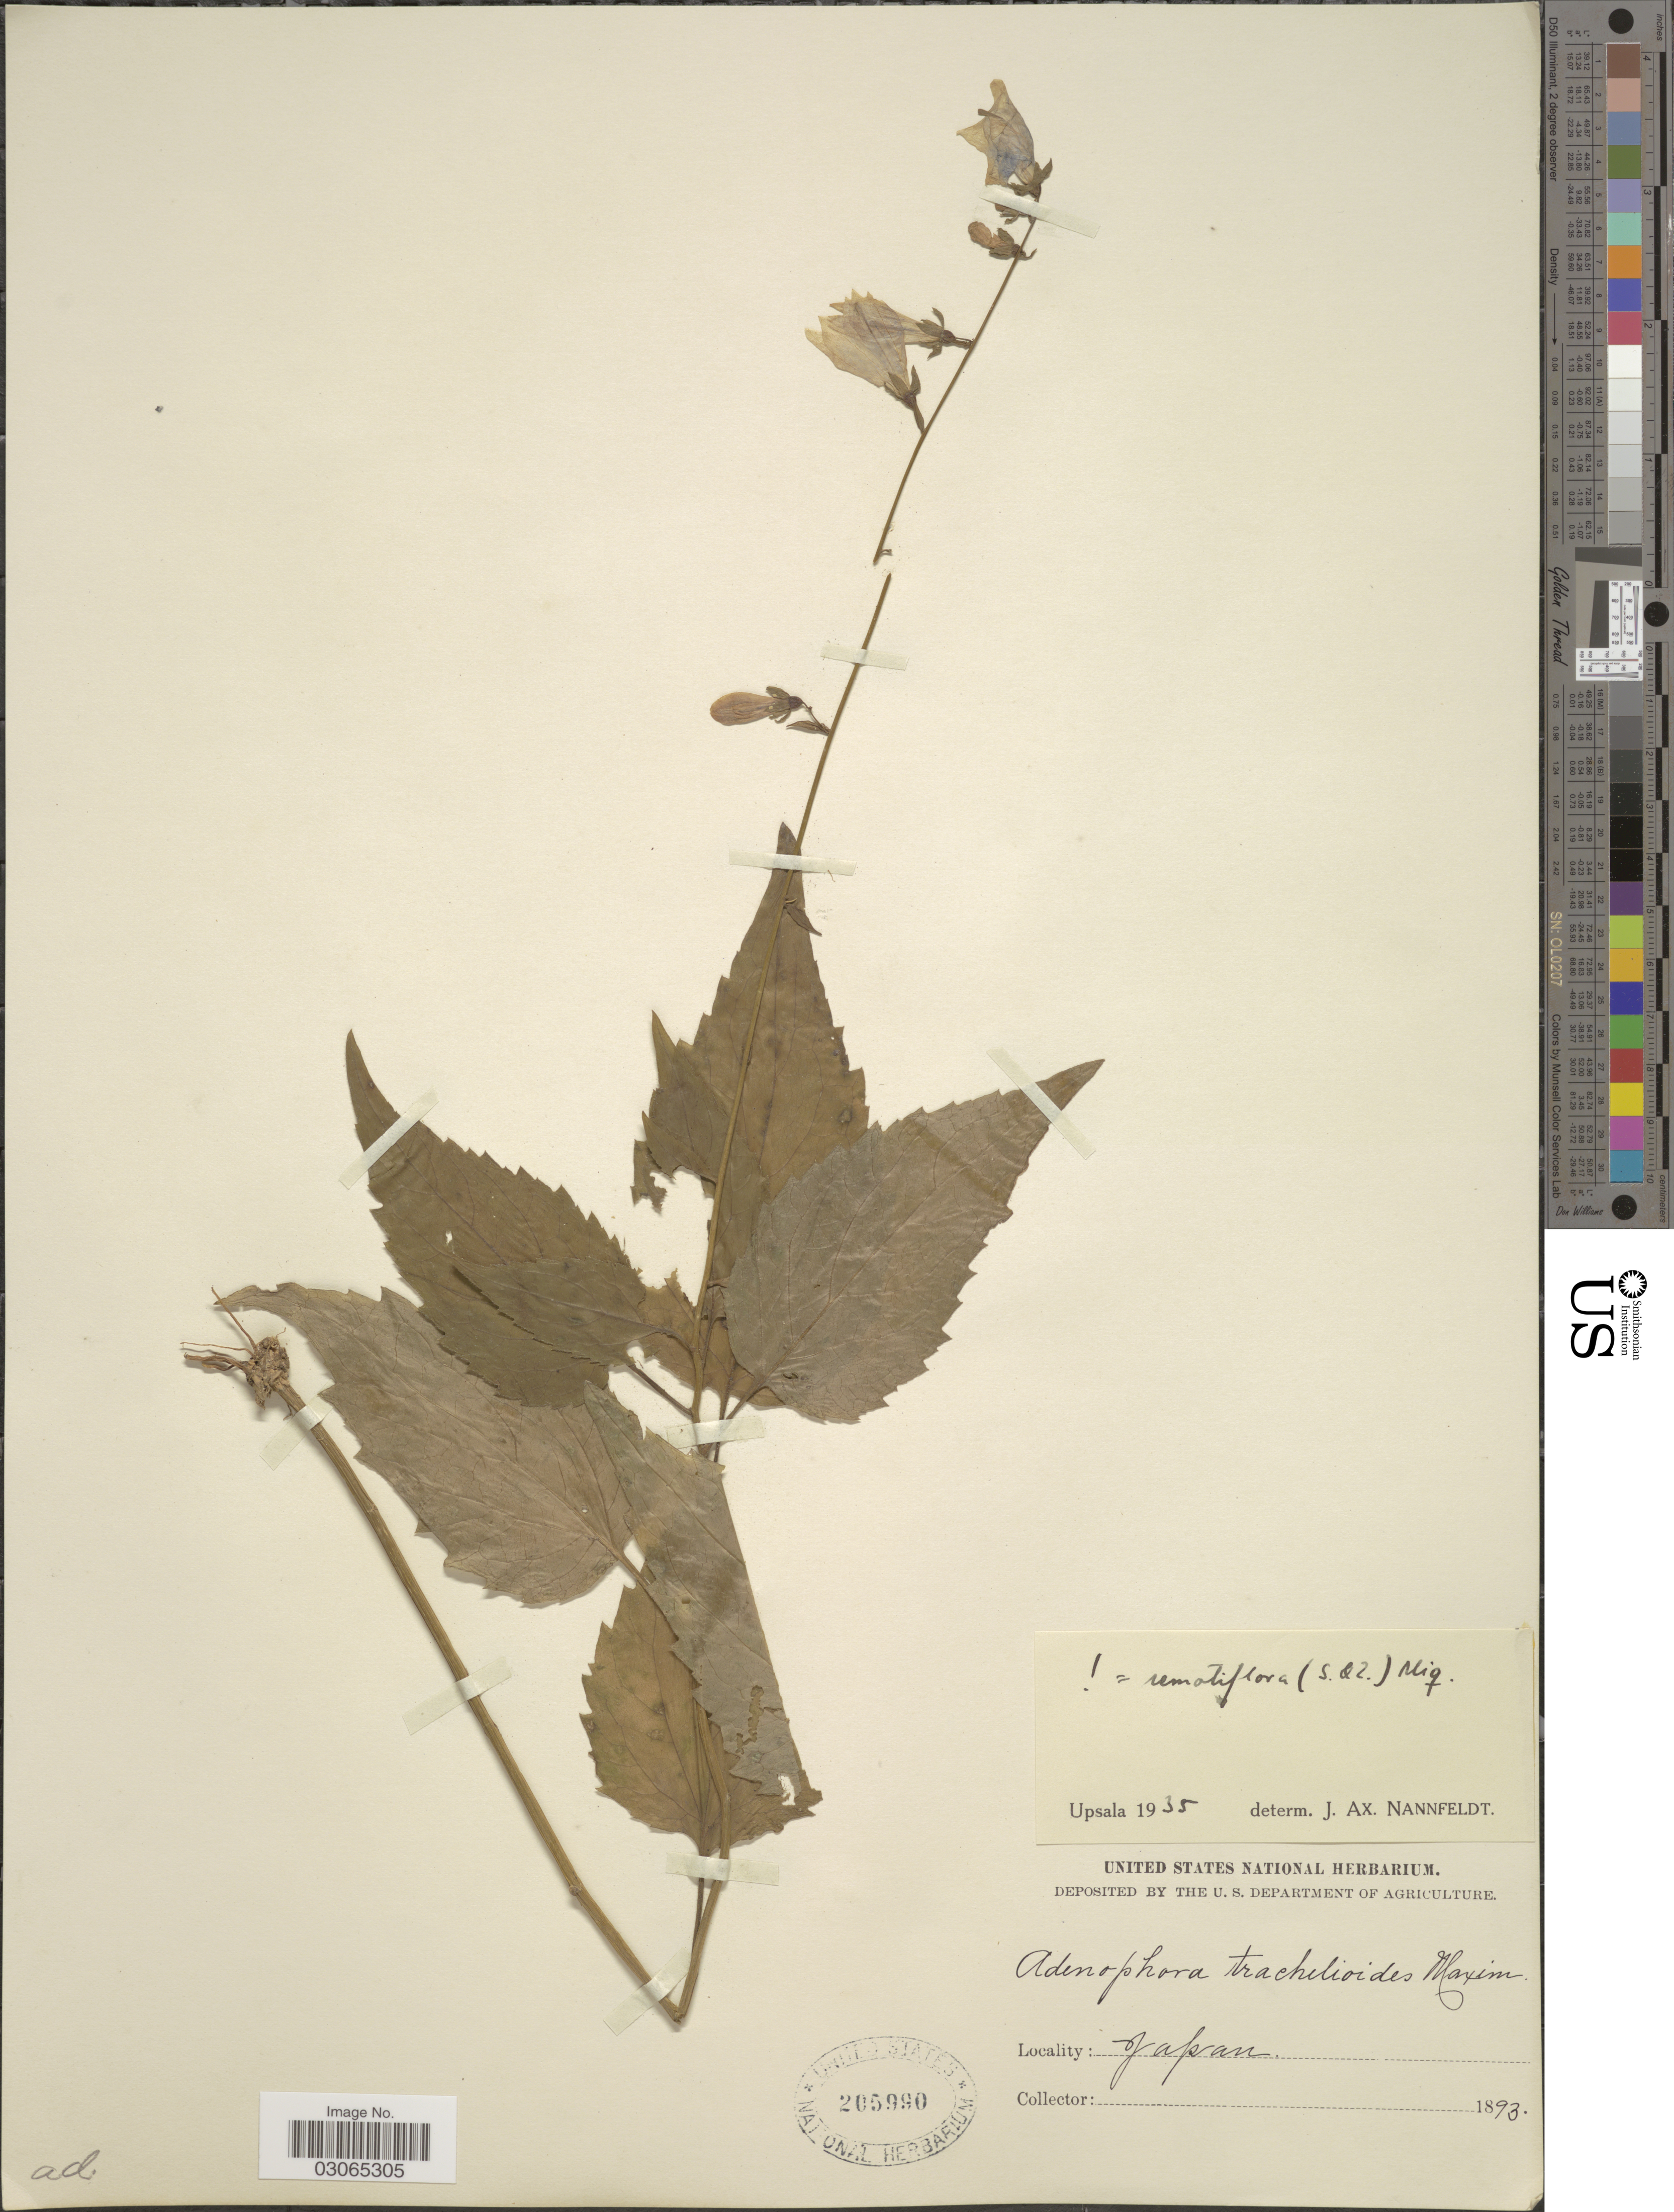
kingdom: Plantae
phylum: Tracheophyta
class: Magnoliopsida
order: Asterales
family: Campanulaceae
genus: Adenophora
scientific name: Adenophora remotiflora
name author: (Siebold & Zucc.) Miq.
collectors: ex herb. United States National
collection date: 1893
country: Japan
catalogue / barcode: US 205990